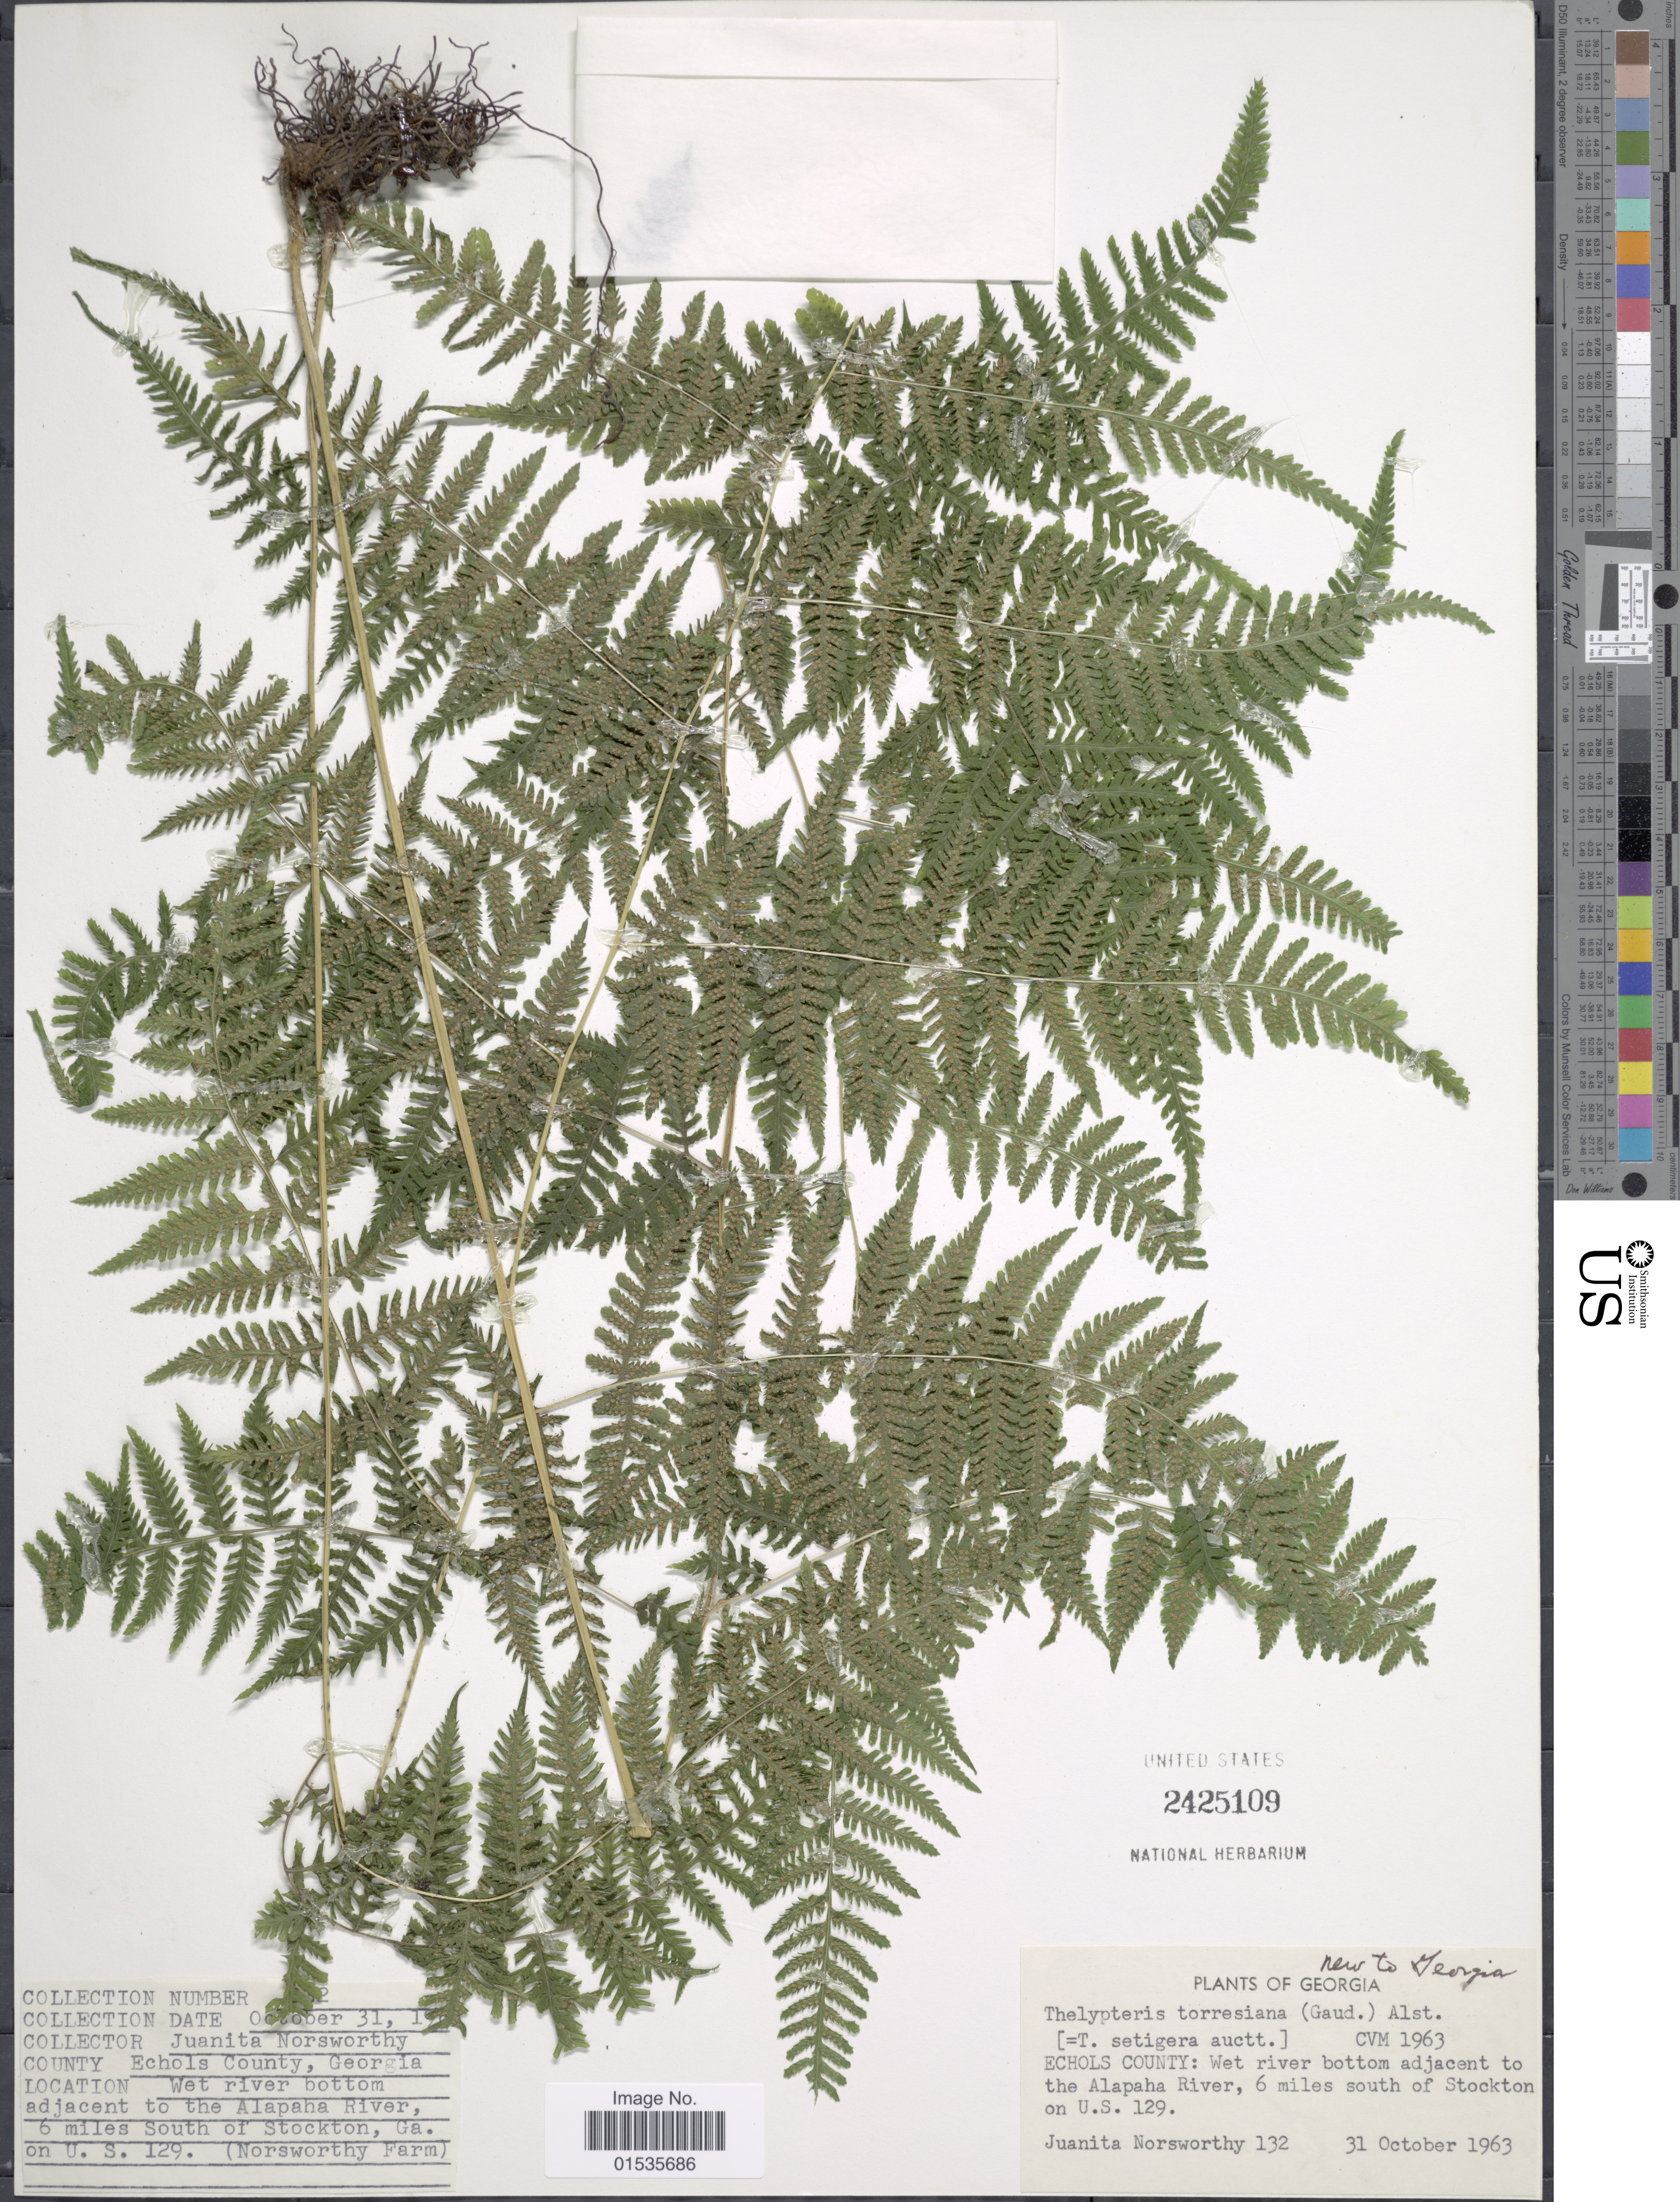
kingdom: Plantae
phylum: Tracheophyta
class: Polypodiopsida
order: Polypodiales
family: Thelypteridaceae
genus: Macrothelypteris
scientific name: Macrothelypteris torresiana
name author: (Gaudich.) Ching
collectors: J. Norsworthy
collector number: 132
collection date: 1963-10-31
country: United States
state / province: Georgia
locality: Georgia, Echols County: Wet river bottom adjacent to Alapaha River, 6 miles south of Stockton.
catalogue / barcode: US 2425109